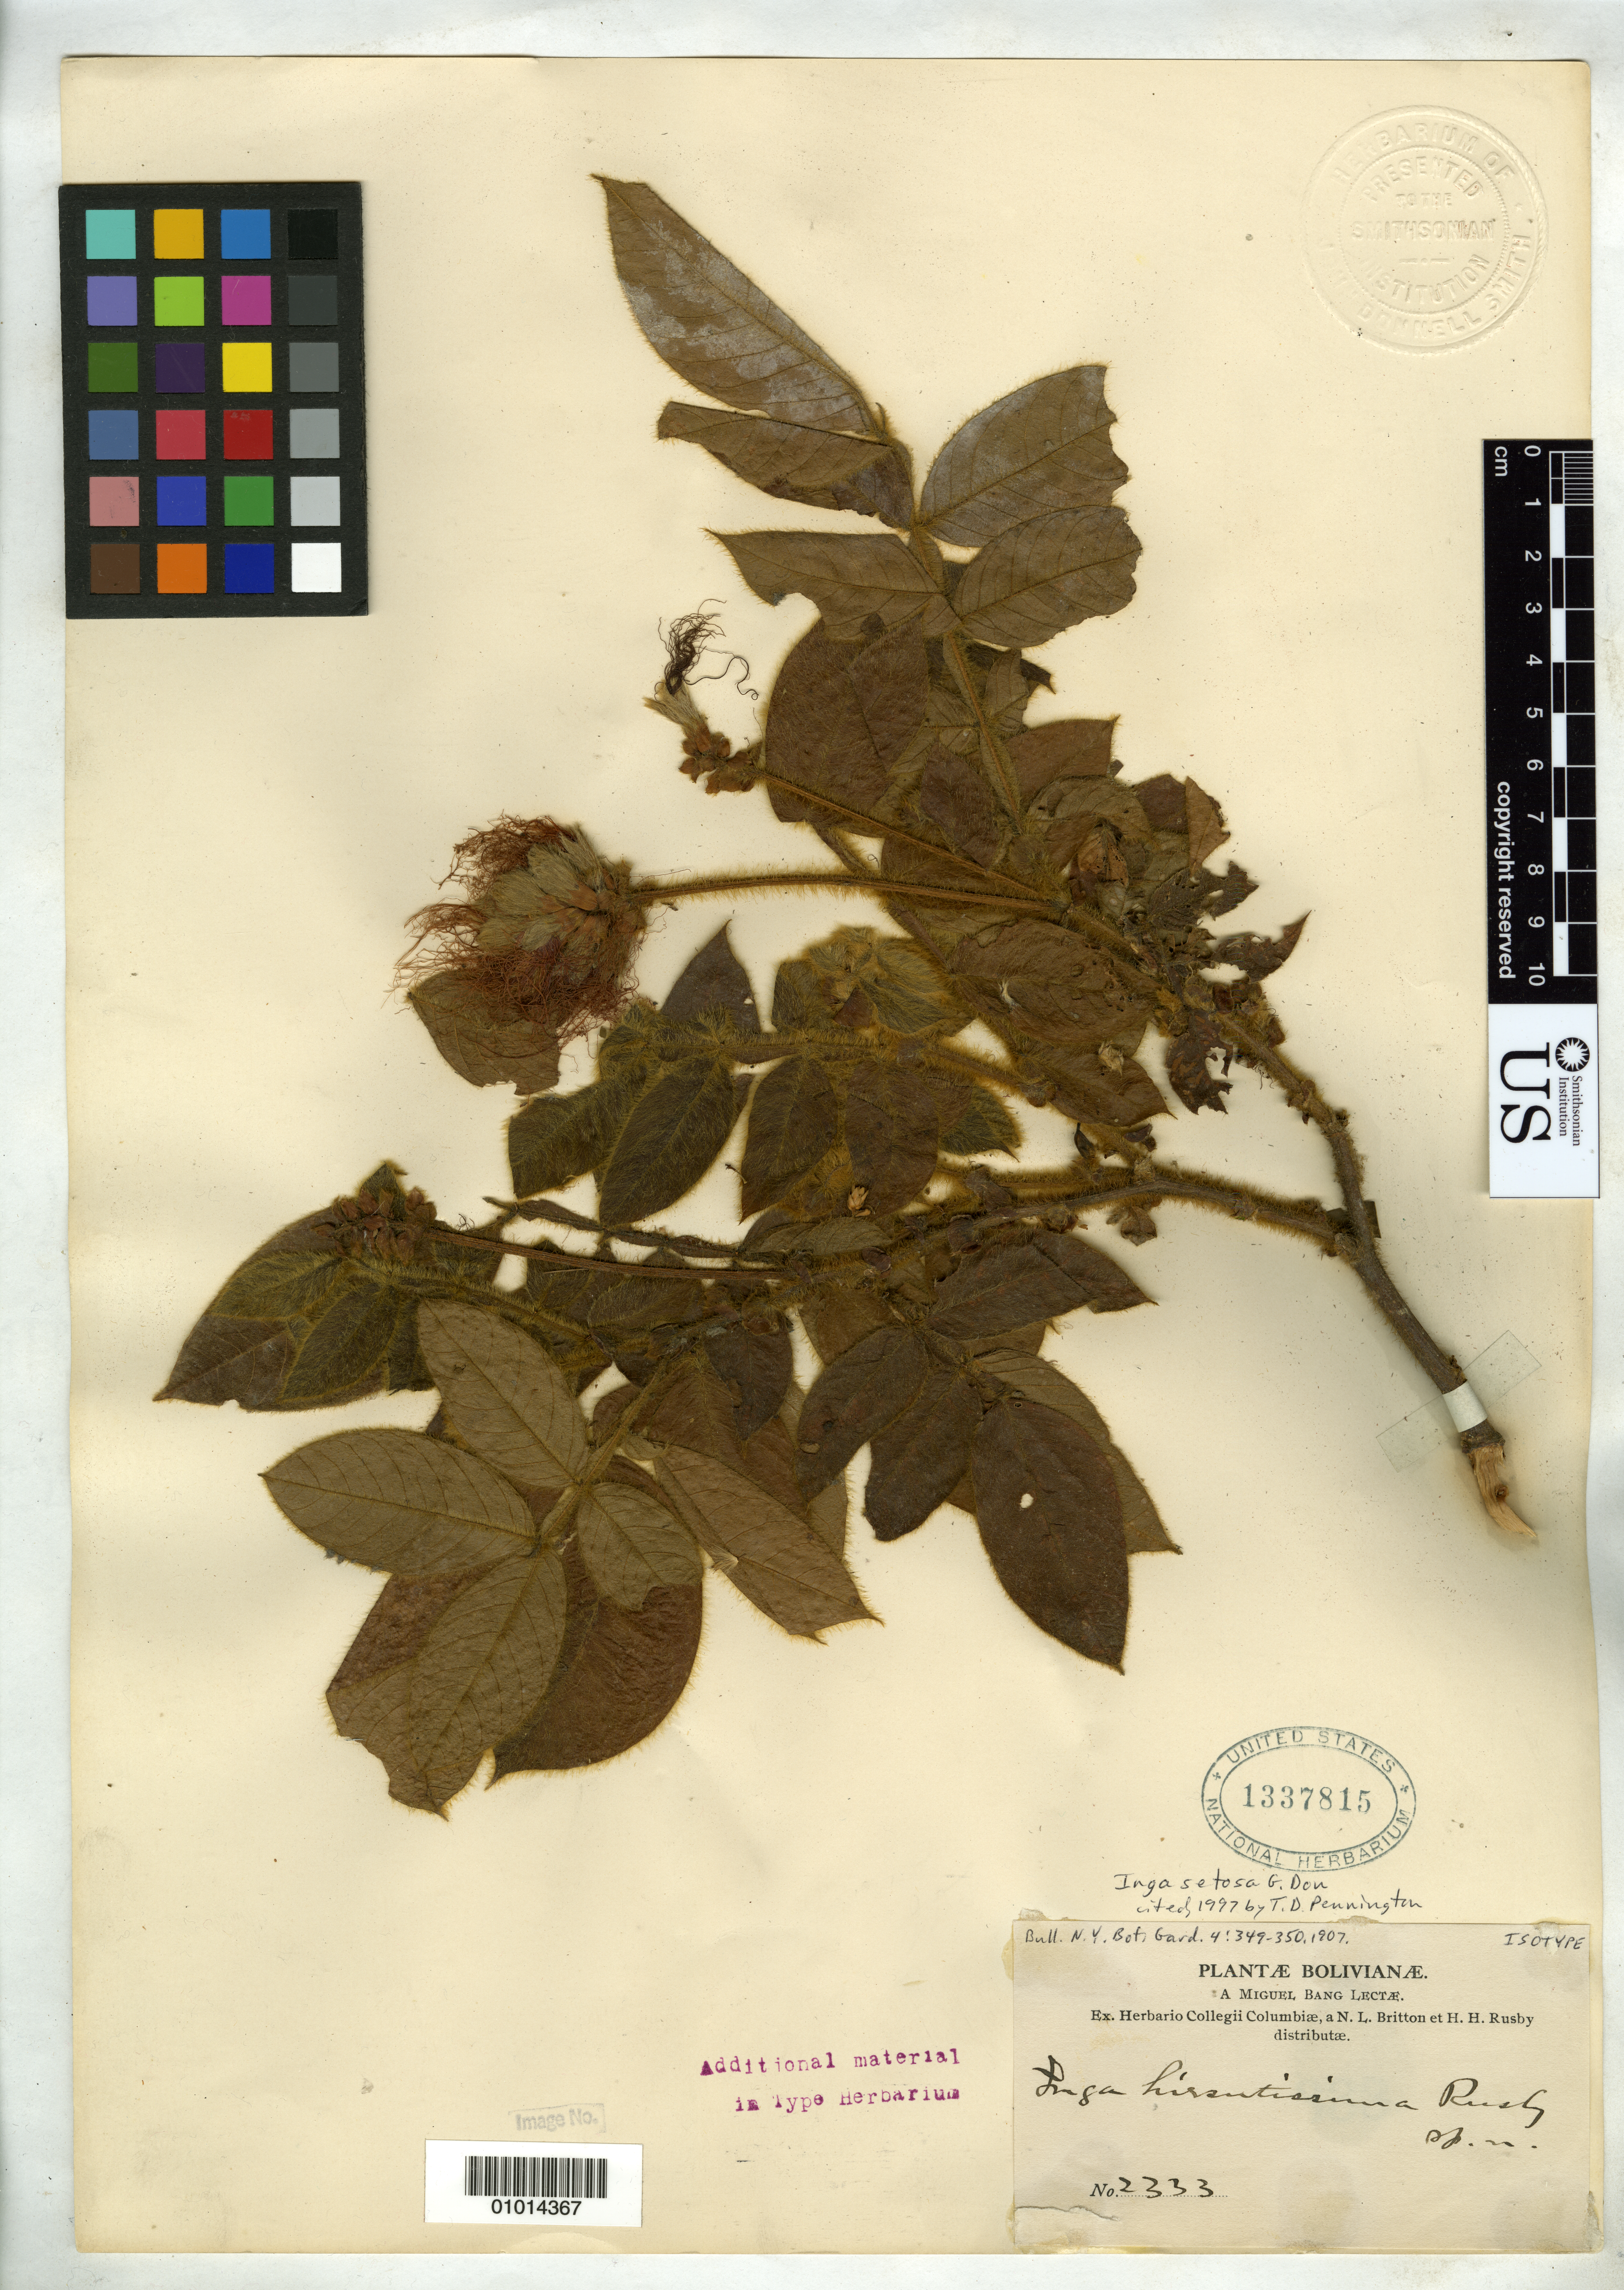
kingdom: Plantae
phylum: Tracheophyta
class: Magnoliopsida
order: Fabales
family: Fabaceae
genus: Inga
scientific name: Inga hirsutissima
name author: Rusby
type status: Isotype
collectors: M. Bang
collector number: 2333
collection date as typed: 10 Jul 1894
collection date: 1894-07-10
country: Bolivia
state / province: La Paz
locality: Near Coroico.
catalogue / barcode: US 1337815